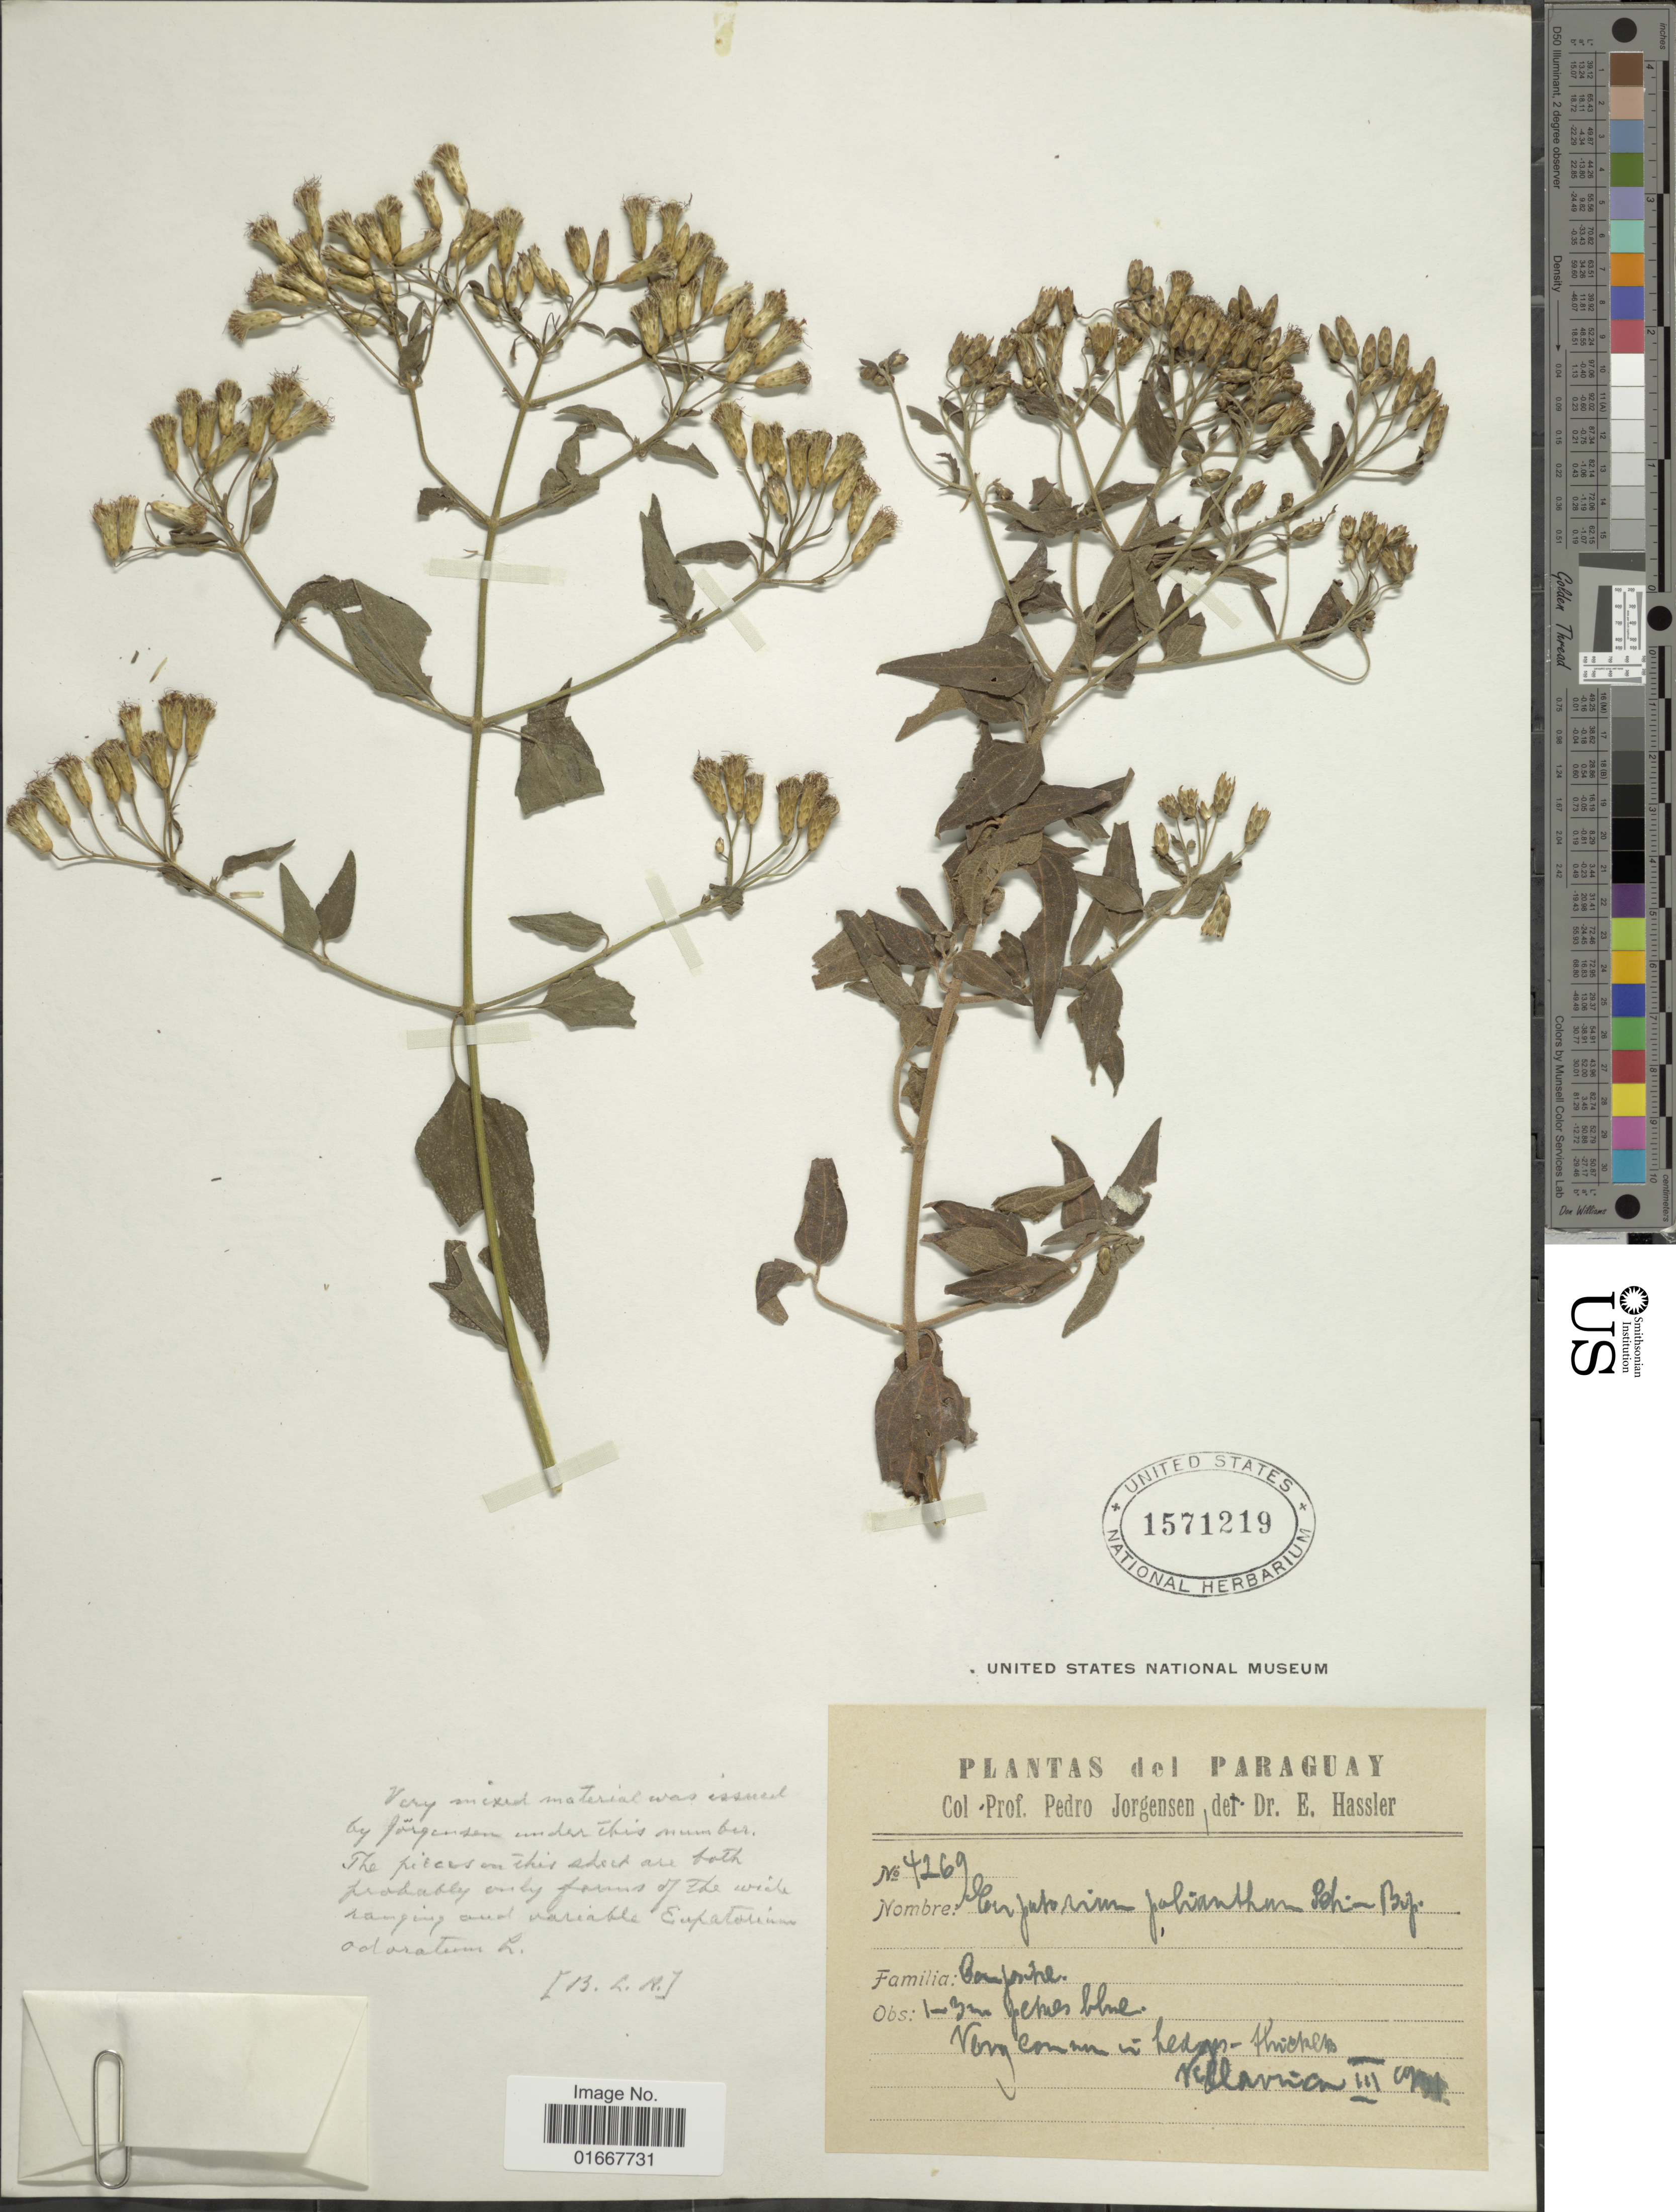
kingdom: Plantae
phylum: Tracheophyta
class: Magnoliopsida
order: Asterales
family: Asteraceae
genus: Chromolaena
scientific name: Chromolaena polyantha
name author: (Sch. Bip. & Baker) R.M. King & H. Rob.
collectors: P. Jörgensen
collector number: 4269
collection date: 1931-03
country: Paraguay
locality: Villarrica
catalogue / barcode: US 1571219